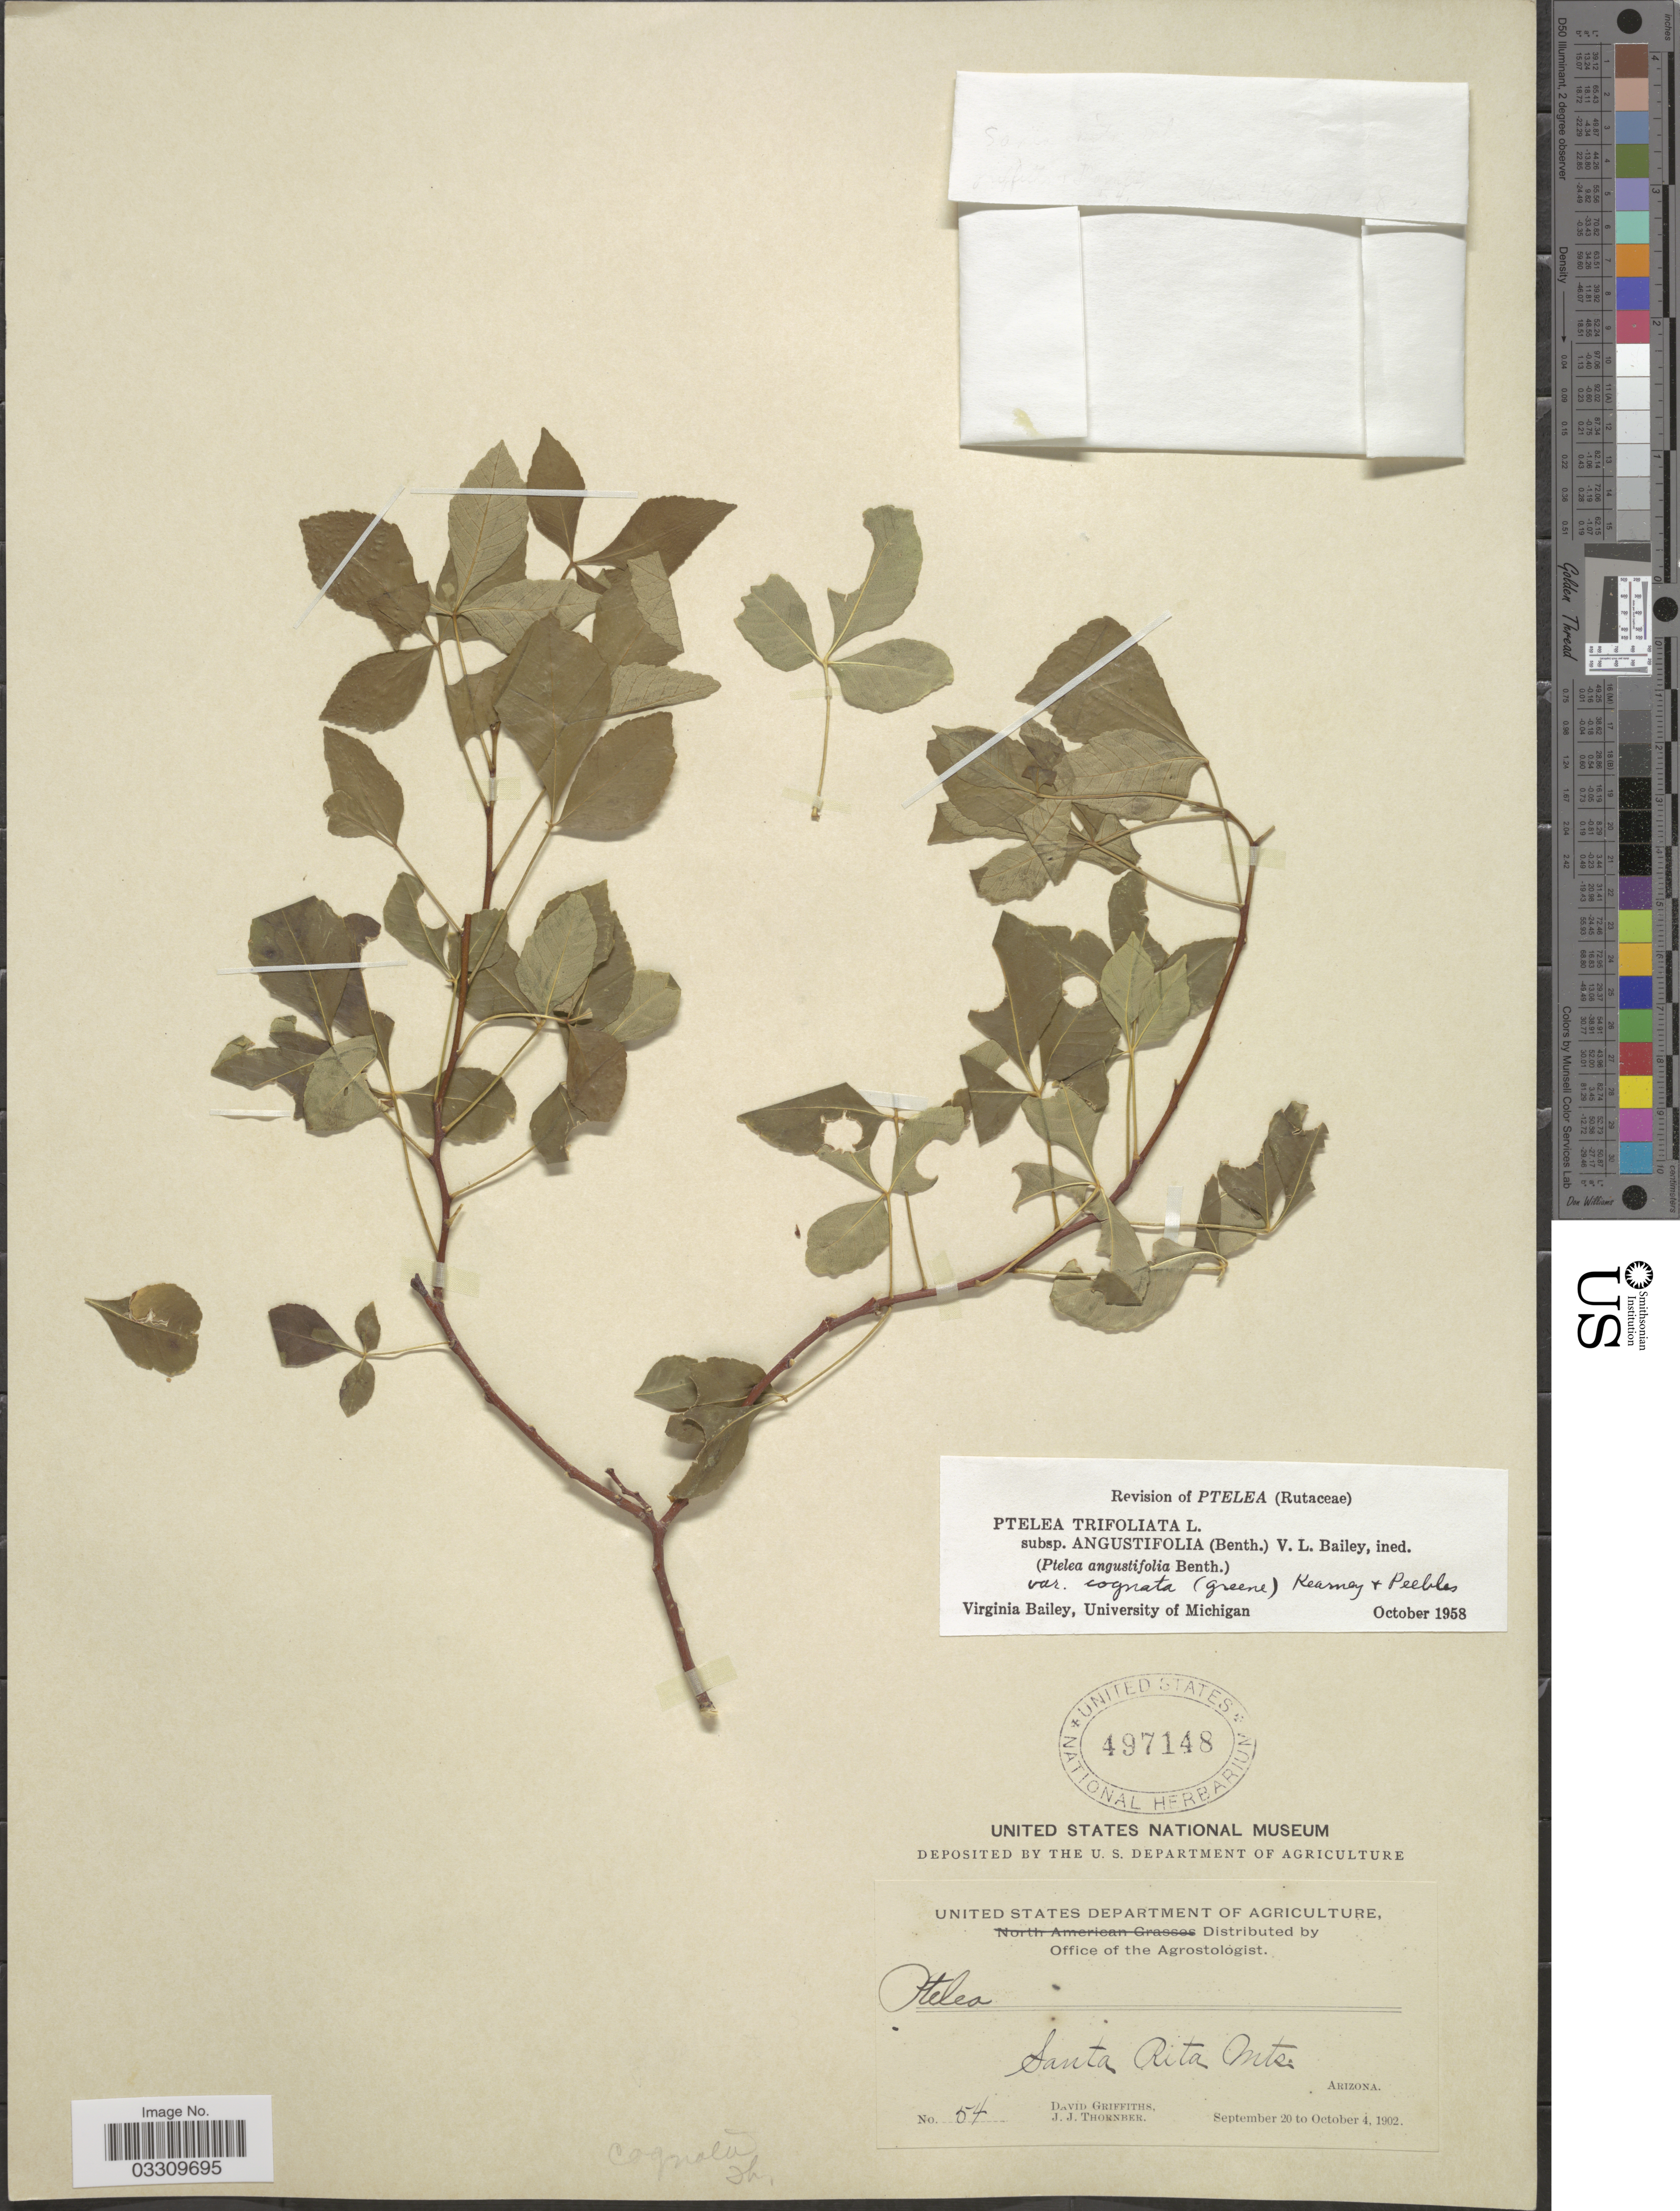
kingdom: Plantae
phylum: Tracheophyta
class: Magnoliopsida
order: Sapindales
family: Rutaceae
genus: Ptelea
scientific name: Ptelea trifoliata var. cognata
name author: (Greene) V. L. Bailey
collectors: D. Griffiths & J. Thornber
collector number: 54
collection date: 1902-09-20/1902-10-04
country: United States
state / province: Arizona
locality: Santa Rita Mts.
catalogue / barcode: US 497148